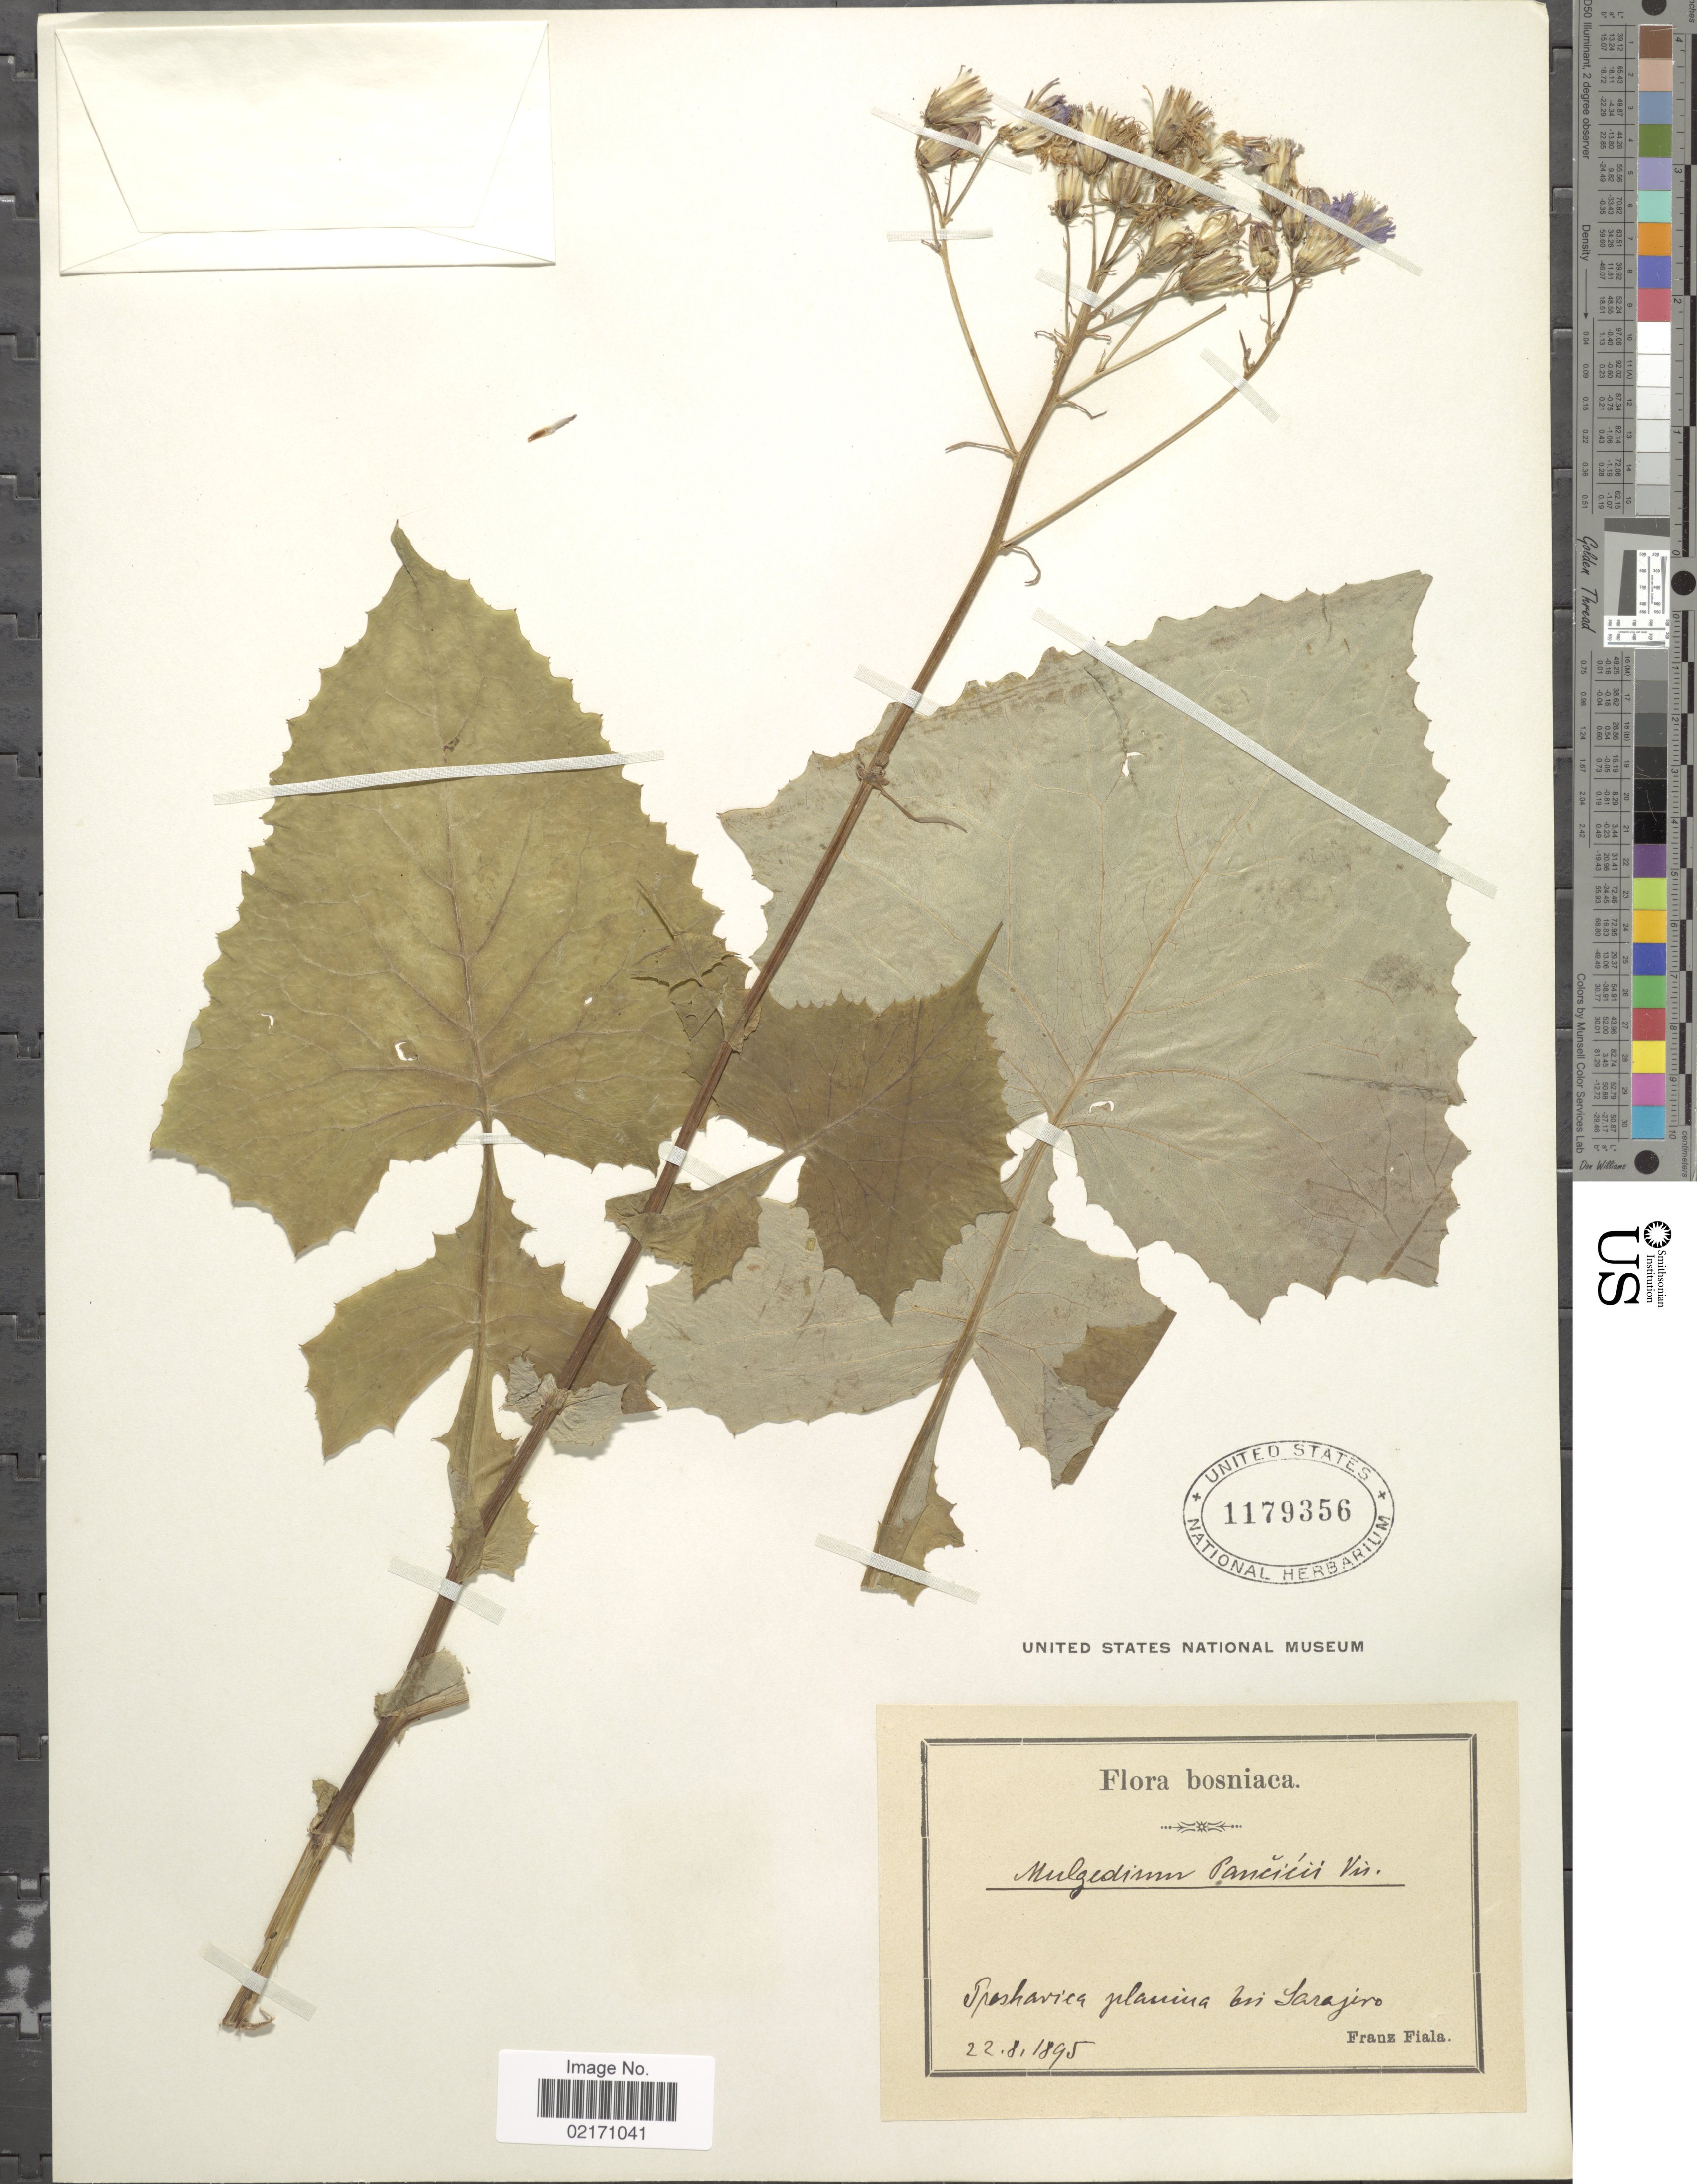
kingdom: Plantae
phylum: Tracheophyta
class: Magnoliopsida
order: Asterales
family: Asteraceae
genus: Lactuca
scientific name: Lactuca pancicii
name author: (Vis.) N. Kilian & Greuter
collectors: F. Fiala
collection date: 1895-08-22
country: Bosnia and Herzegovina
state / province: Federation of B&H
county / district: Sarajevo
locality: Bosniaca, Treskavica bei Sarajevo [interpreted]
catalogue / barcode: US 1179356